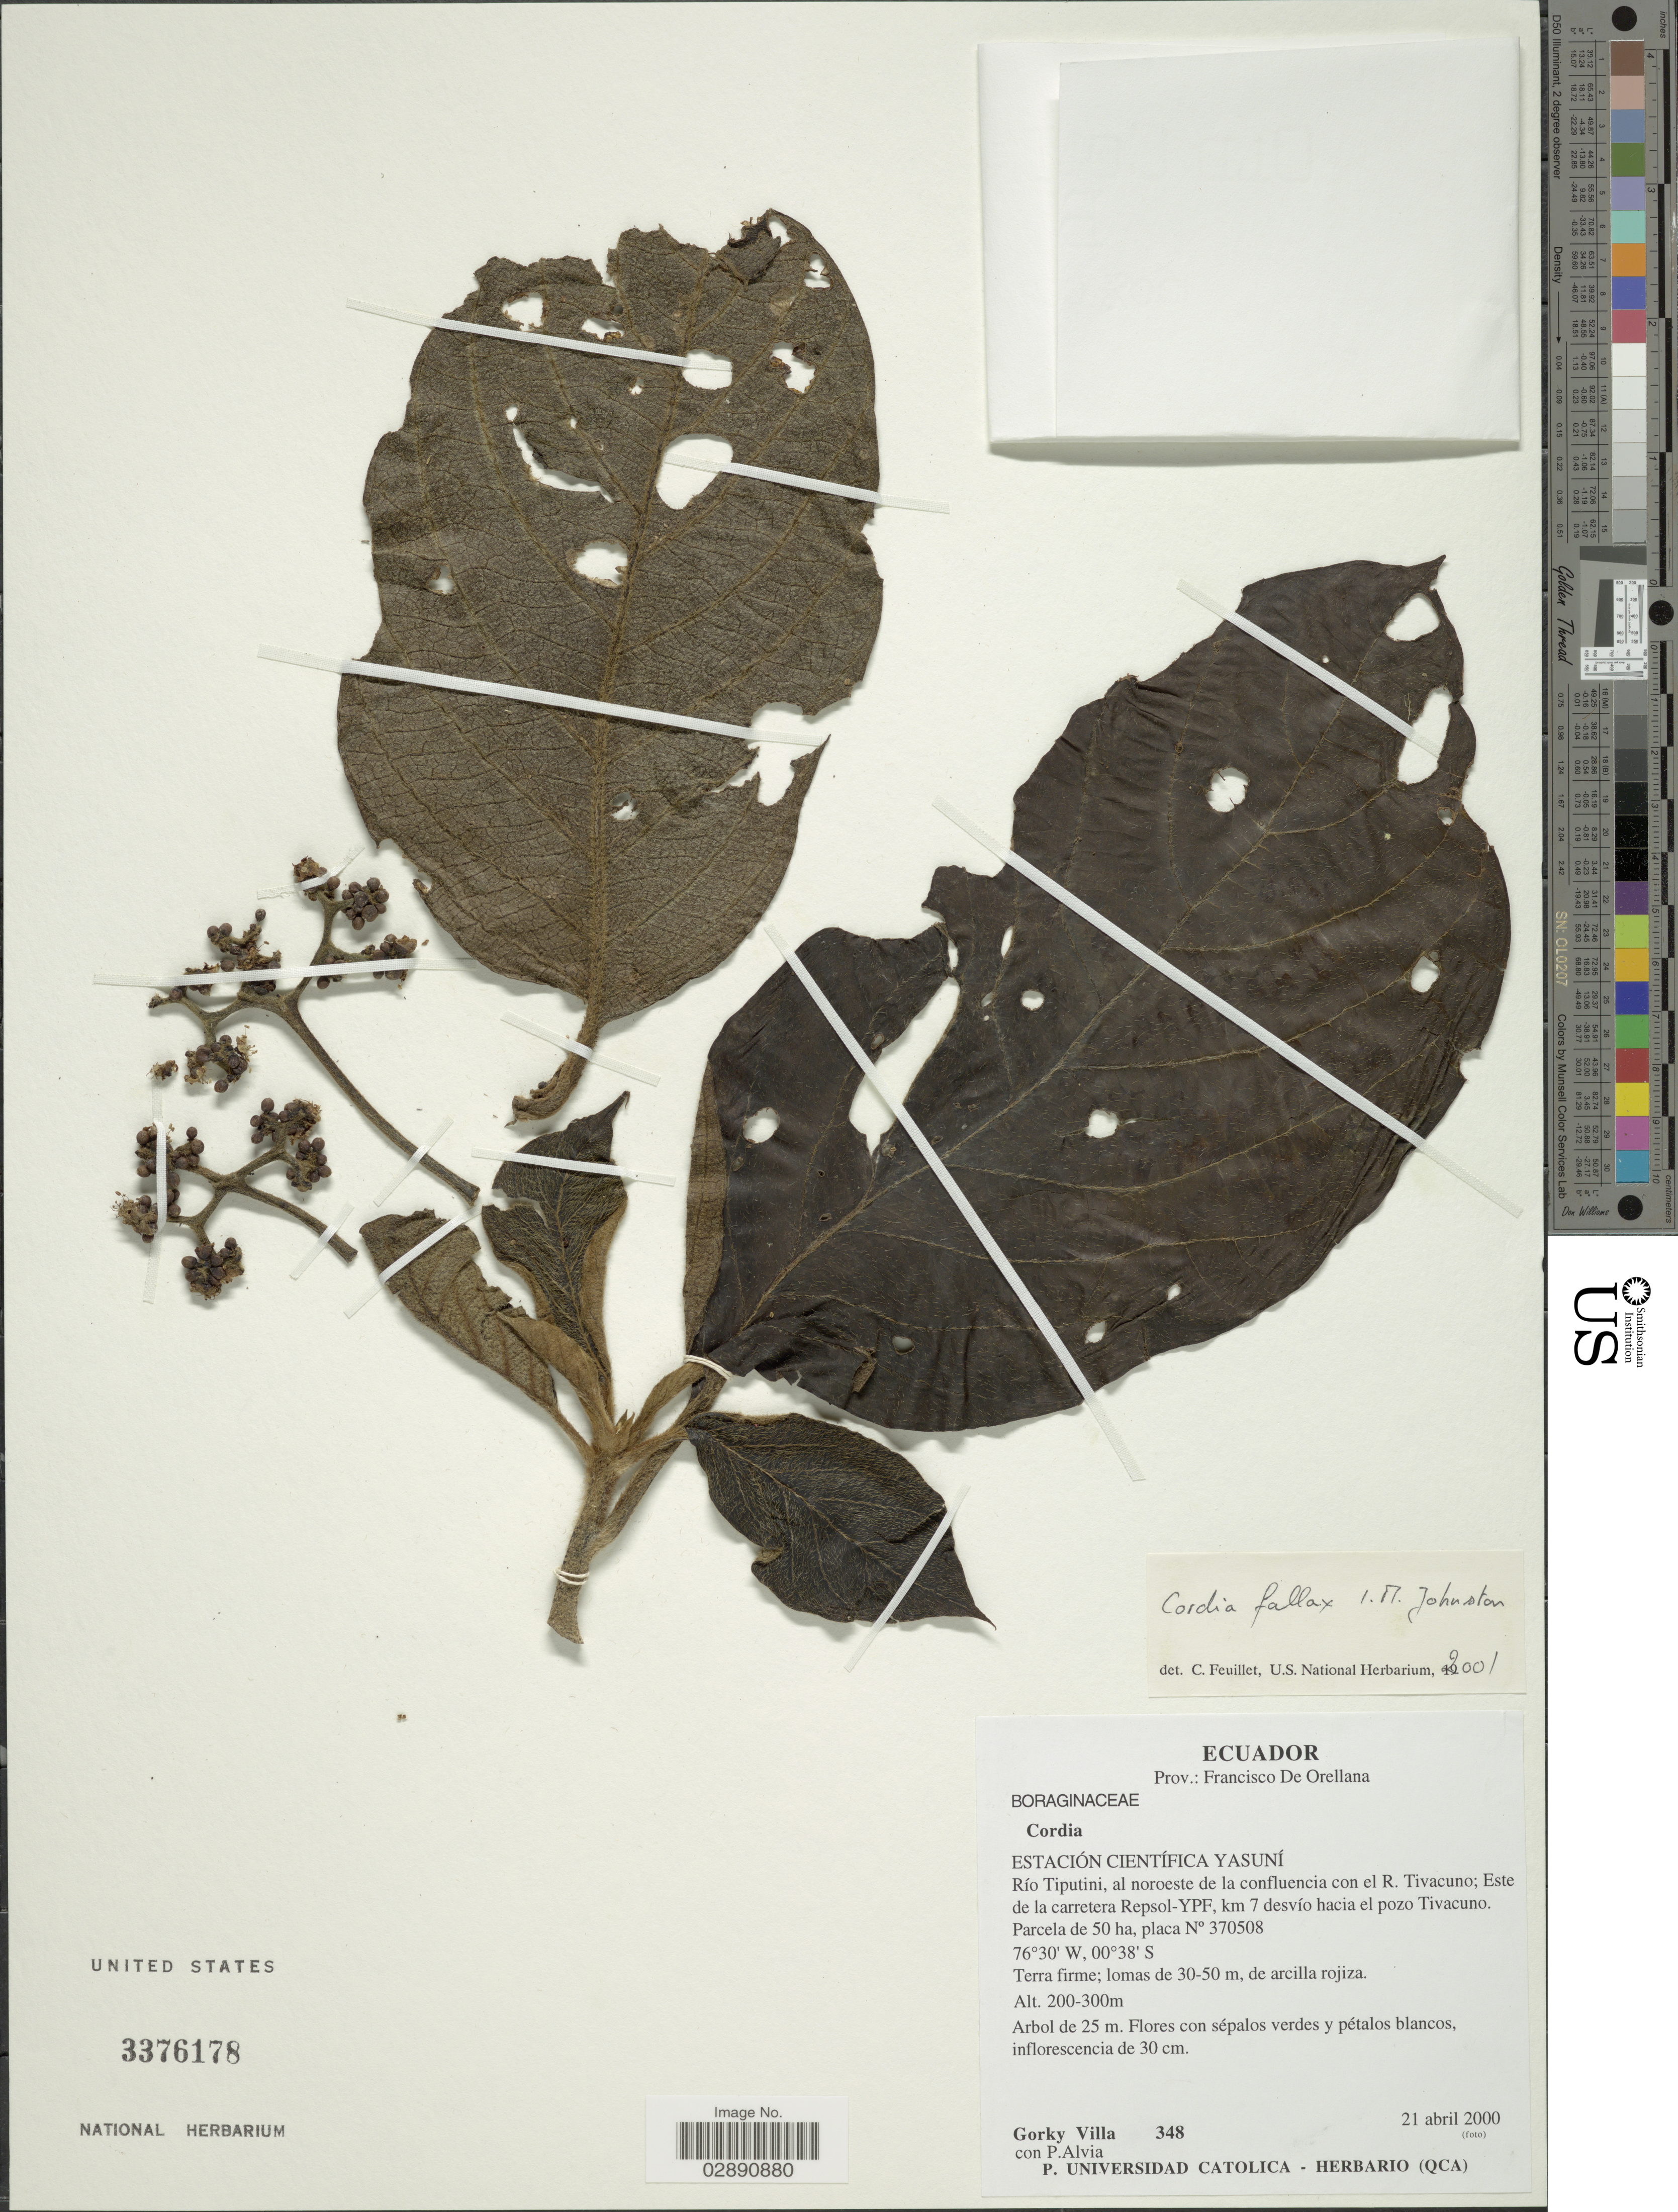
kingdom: Plantae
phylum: Tracheophyta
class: Magnoliopsida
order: Boraginales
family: Cordiaceae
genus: Cordia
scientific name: Cordia fallax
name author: I.M. Johnst.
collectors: G. Villa & P. Alvia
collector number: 348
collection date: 2000-04-21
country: Ecuador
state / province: Orellana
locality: Prov.: Francisco De Orellana. Estación Científica Yasuní. Río Tiputini, al noroeste de la confluencia con el R. Tivacuno; Este de la carretera Repsol-YPF, km 7 desvío hacia el pozo Tivacuno. Parcela de 50 ha, placa No 370508.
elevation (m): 200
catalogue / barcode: US 3376178